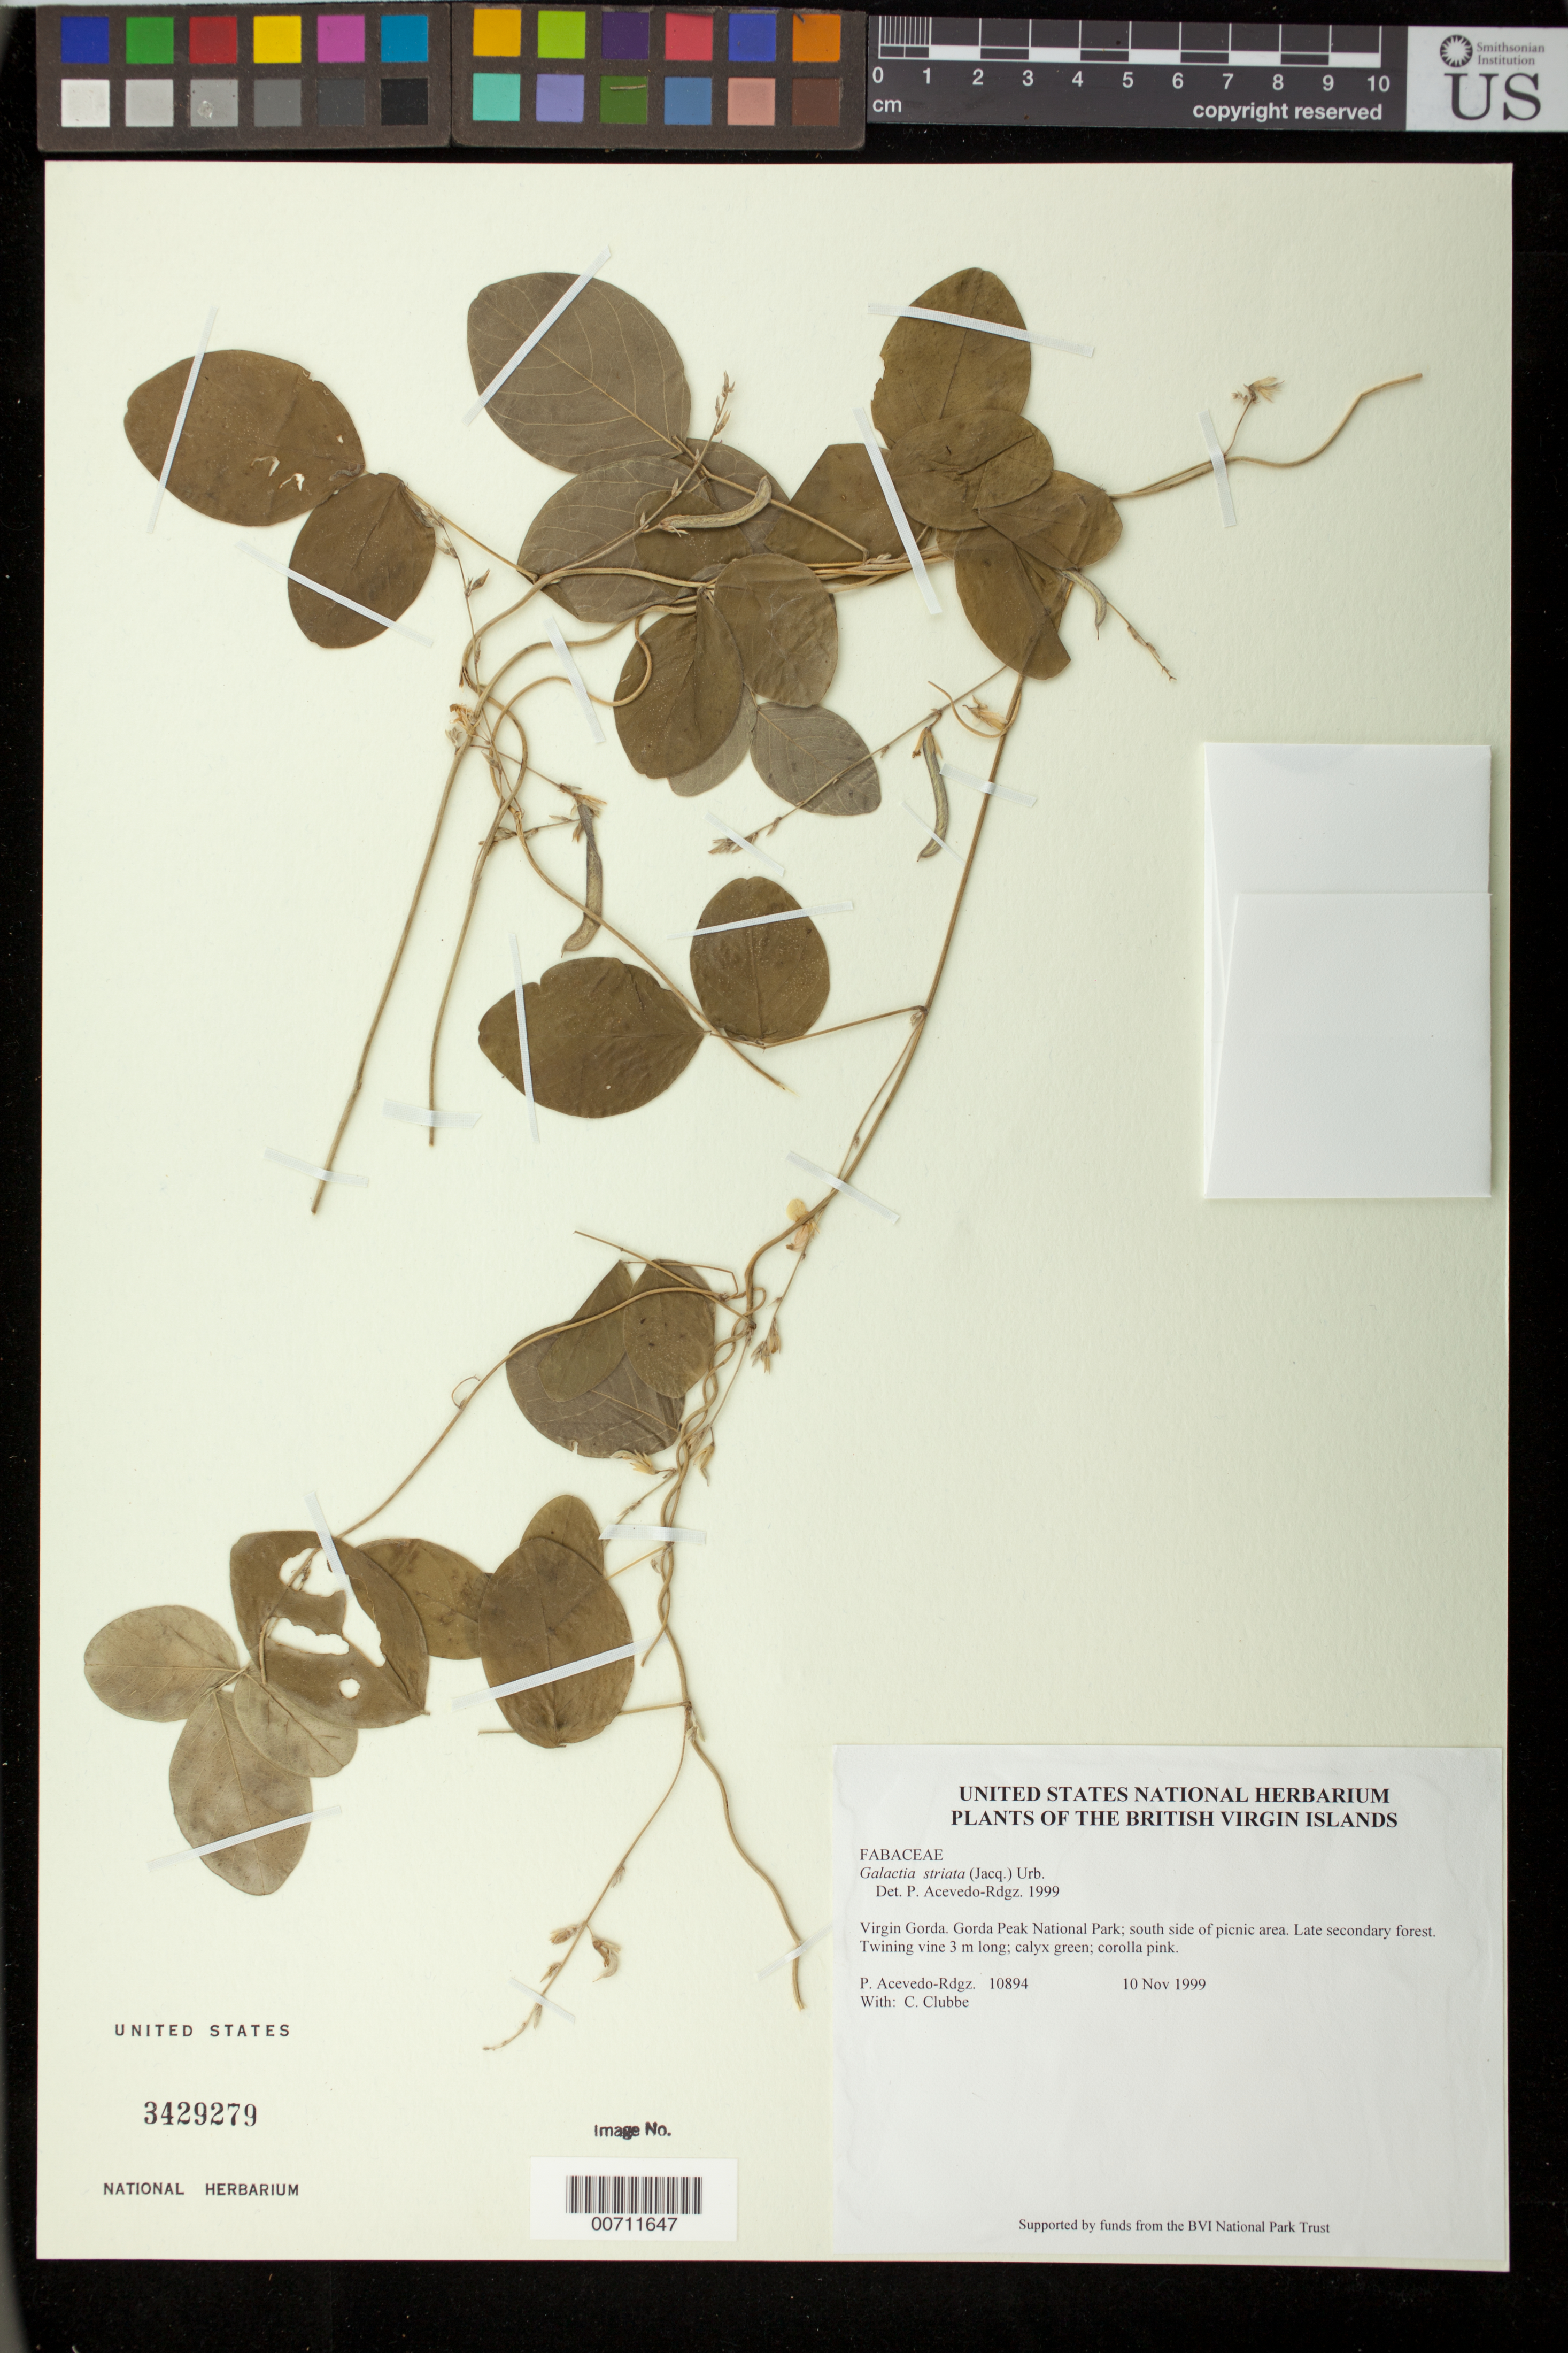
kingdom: Plantae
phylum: Tracheophyta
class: Magnoliopsida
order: Fabales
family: Fabaceae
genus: Galactia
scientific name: Galactia striata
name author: (Jacq.) Urb.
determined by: Acevedo-Rodríguez, P., (BOT), Smithsonian Institution - National Museum of Natural History (UNITED STATES)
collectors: P. Acevedo-Rodr., C. Clubbe, M. Gillman & C. Hankamer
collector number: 10894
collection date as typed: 10 Nov 1999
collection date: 1999-11-10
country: British Virgin Islands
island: Virgin Gorda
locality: Gorda Peak National Park; south side of picnic area.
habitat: Late secondary forest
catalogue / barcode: US 3429279